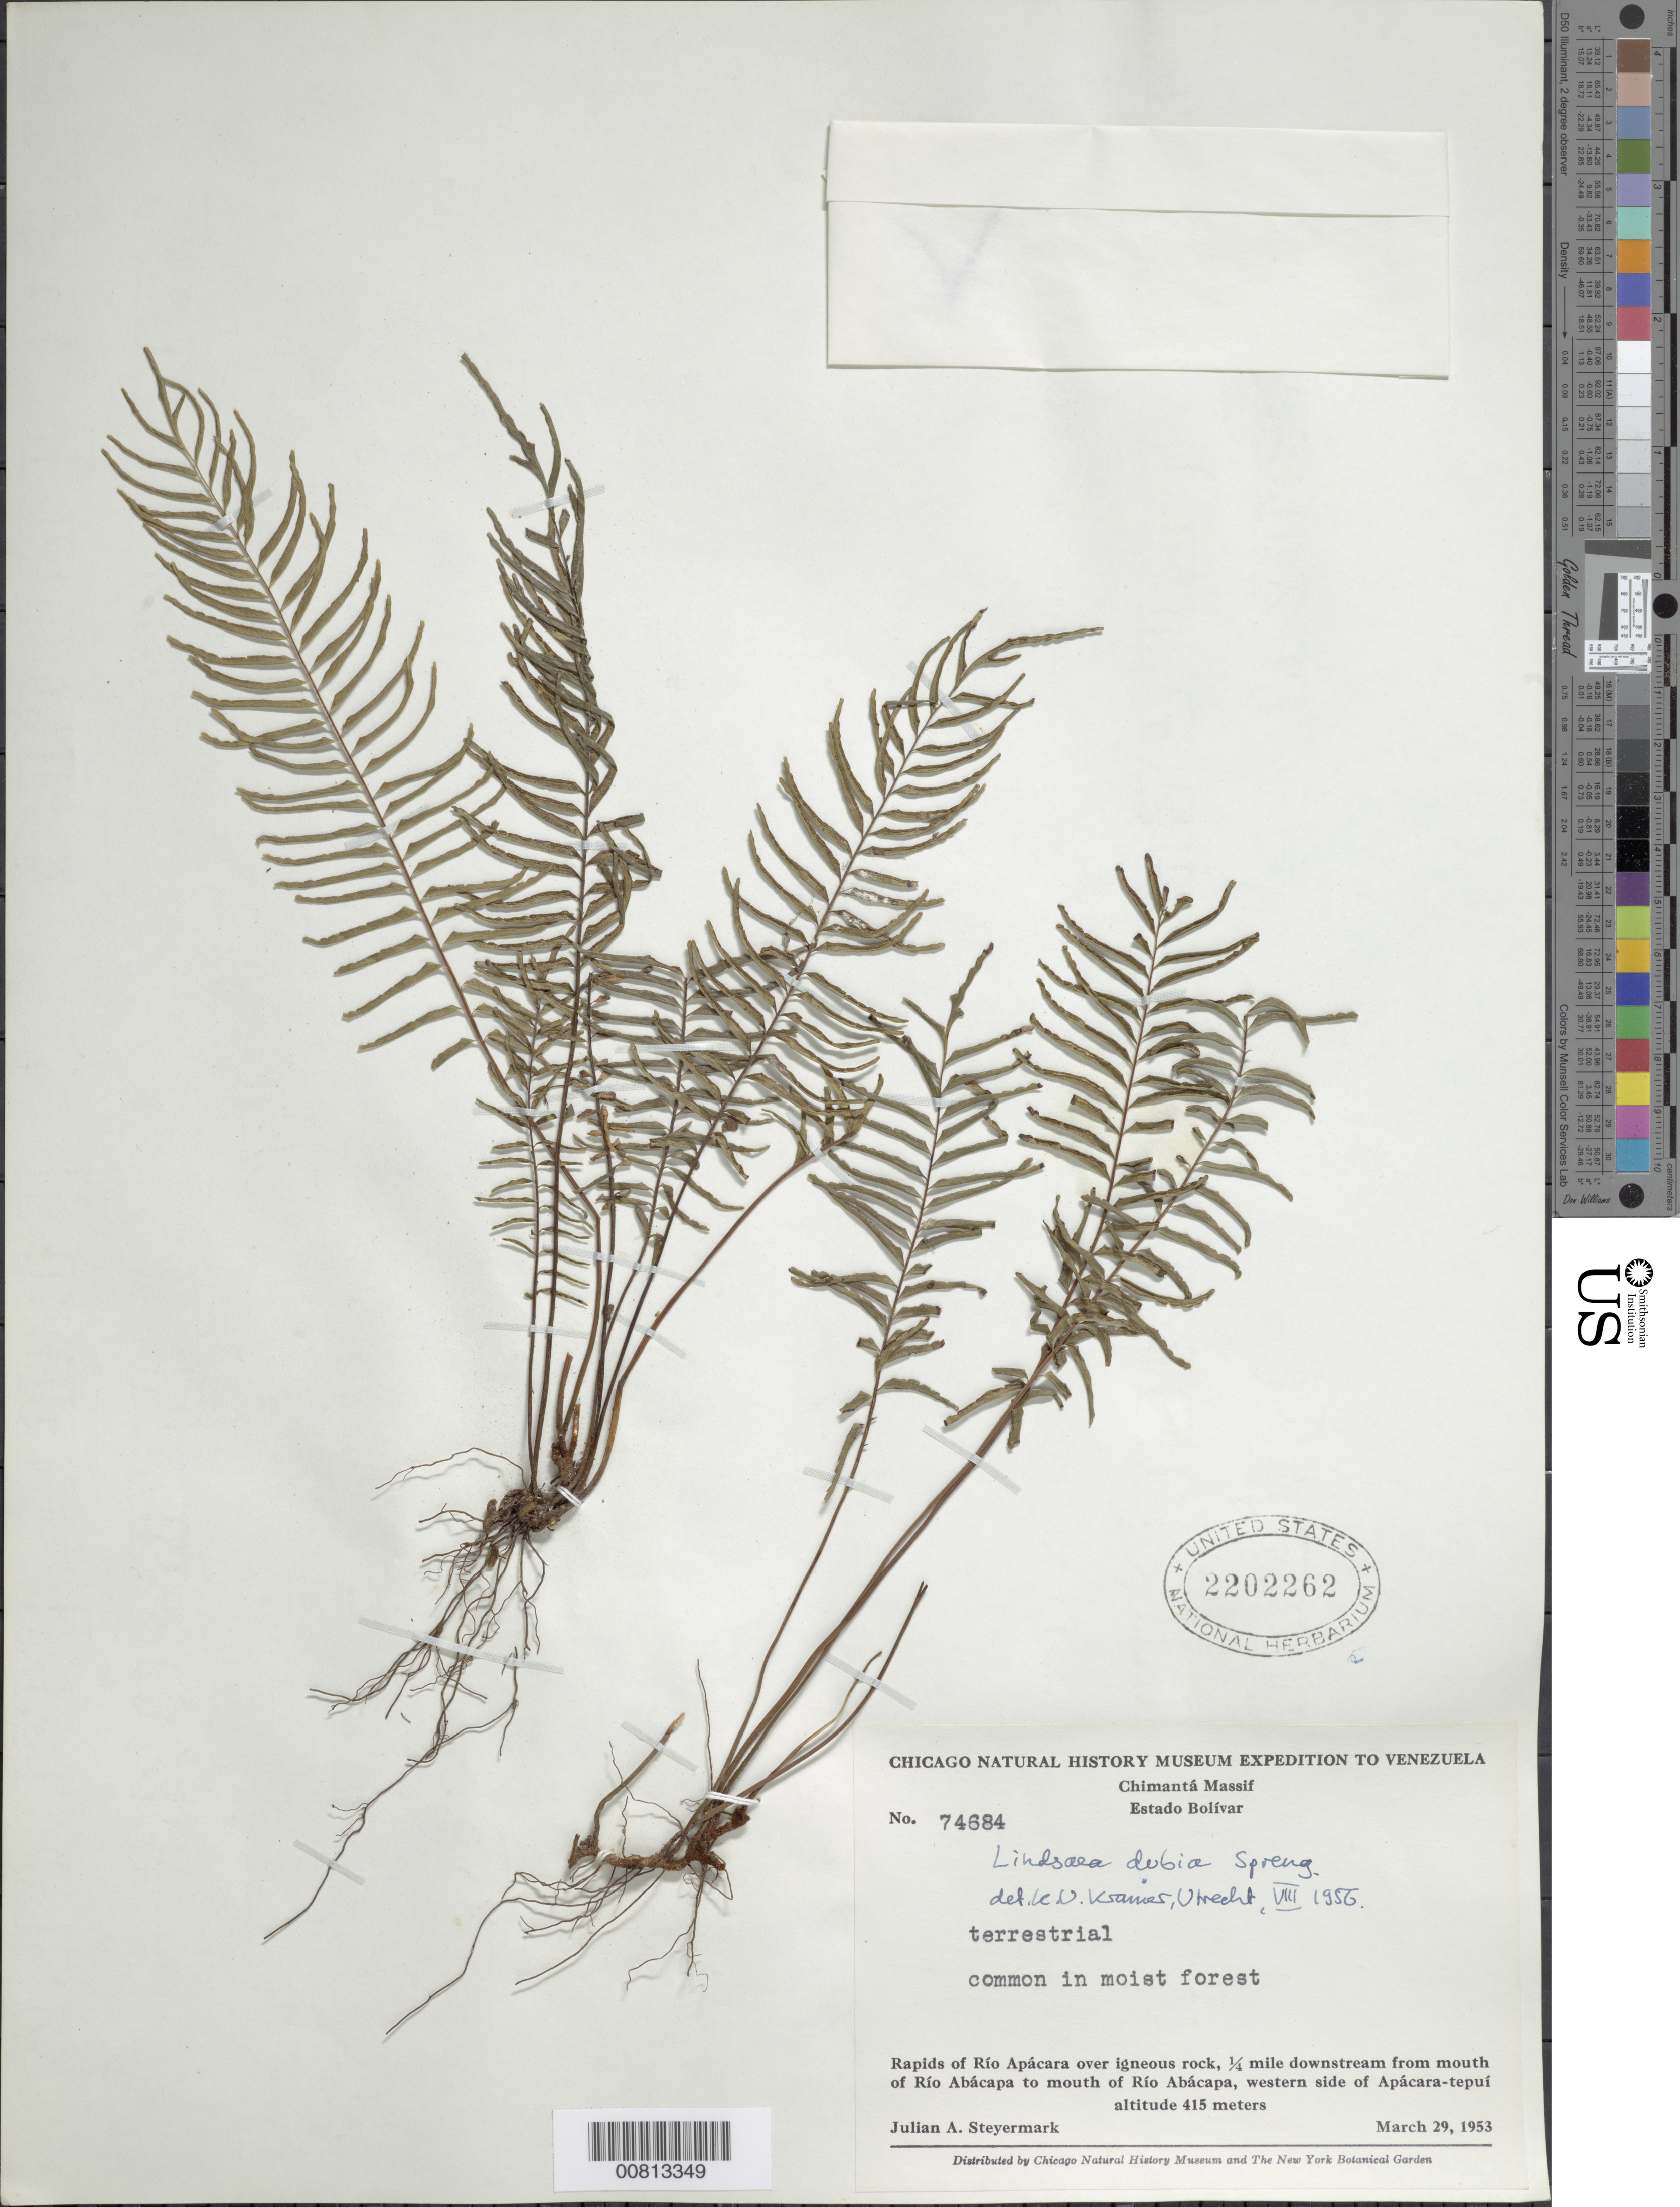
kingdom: Plantae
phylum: Tracheophyta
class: Polypodiopsida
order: Polypodiales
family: Lindsaeaceae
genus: Lindsaea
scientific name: Lindsaea dubia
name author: Spreng.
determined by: Kramer, K. U.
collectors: J. Steyermark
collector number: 74684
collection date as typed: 29-Mar-53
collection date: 1953-03-29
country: Venezuela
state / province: Bolívar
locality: Río Apácara, 1/4 mile downstream from mouth of Río Abácapa, W-side of Apácara-tepuí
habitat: Moist forest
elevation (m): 415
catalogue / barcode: US 2202262